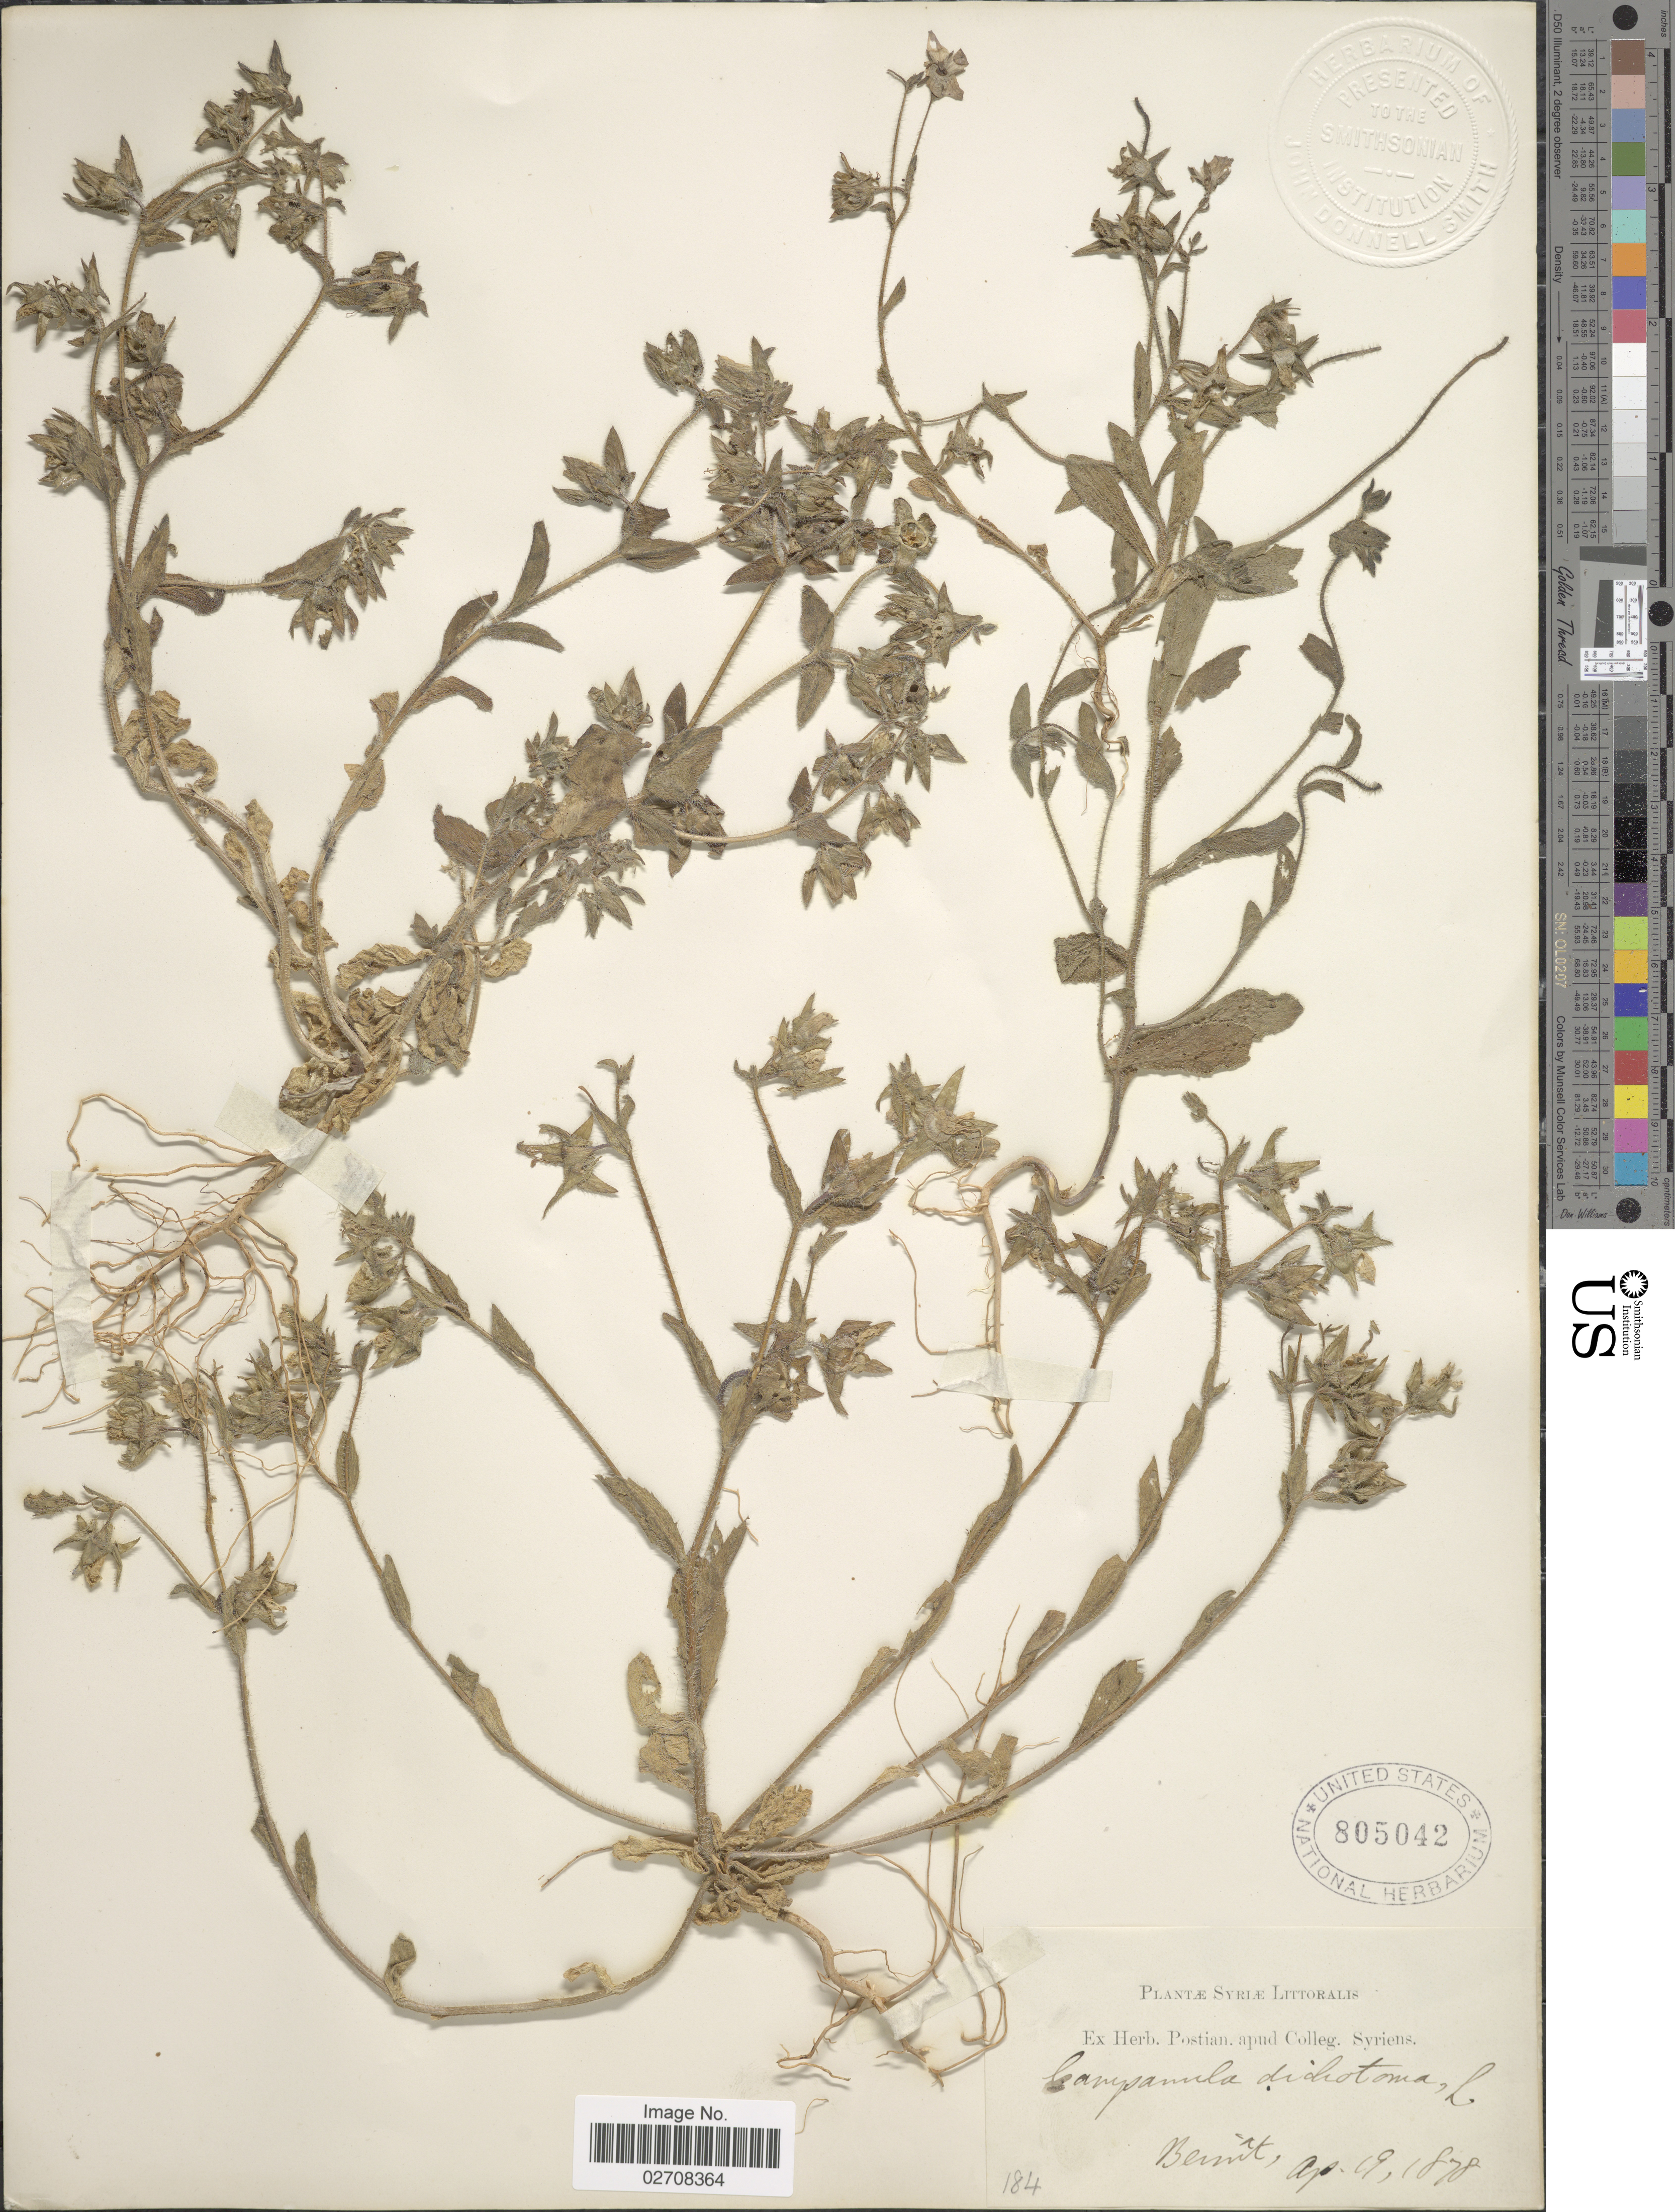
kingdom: Plantae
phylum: Tracheophyta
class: Magnoliopsida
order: Asterales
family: Campanulaceae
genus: Campanula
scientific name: Campanula dichotoma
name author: L.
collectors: ex herb. Postian. apud Colleg. Syriens. Protest. USE "Fannie P. A. Shepard" (10308853) AS PRIMARY COLLECTOR INSTEAD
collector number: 184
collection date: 1878-04-19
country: Lebanon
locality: Beirut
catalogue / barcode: US 805042